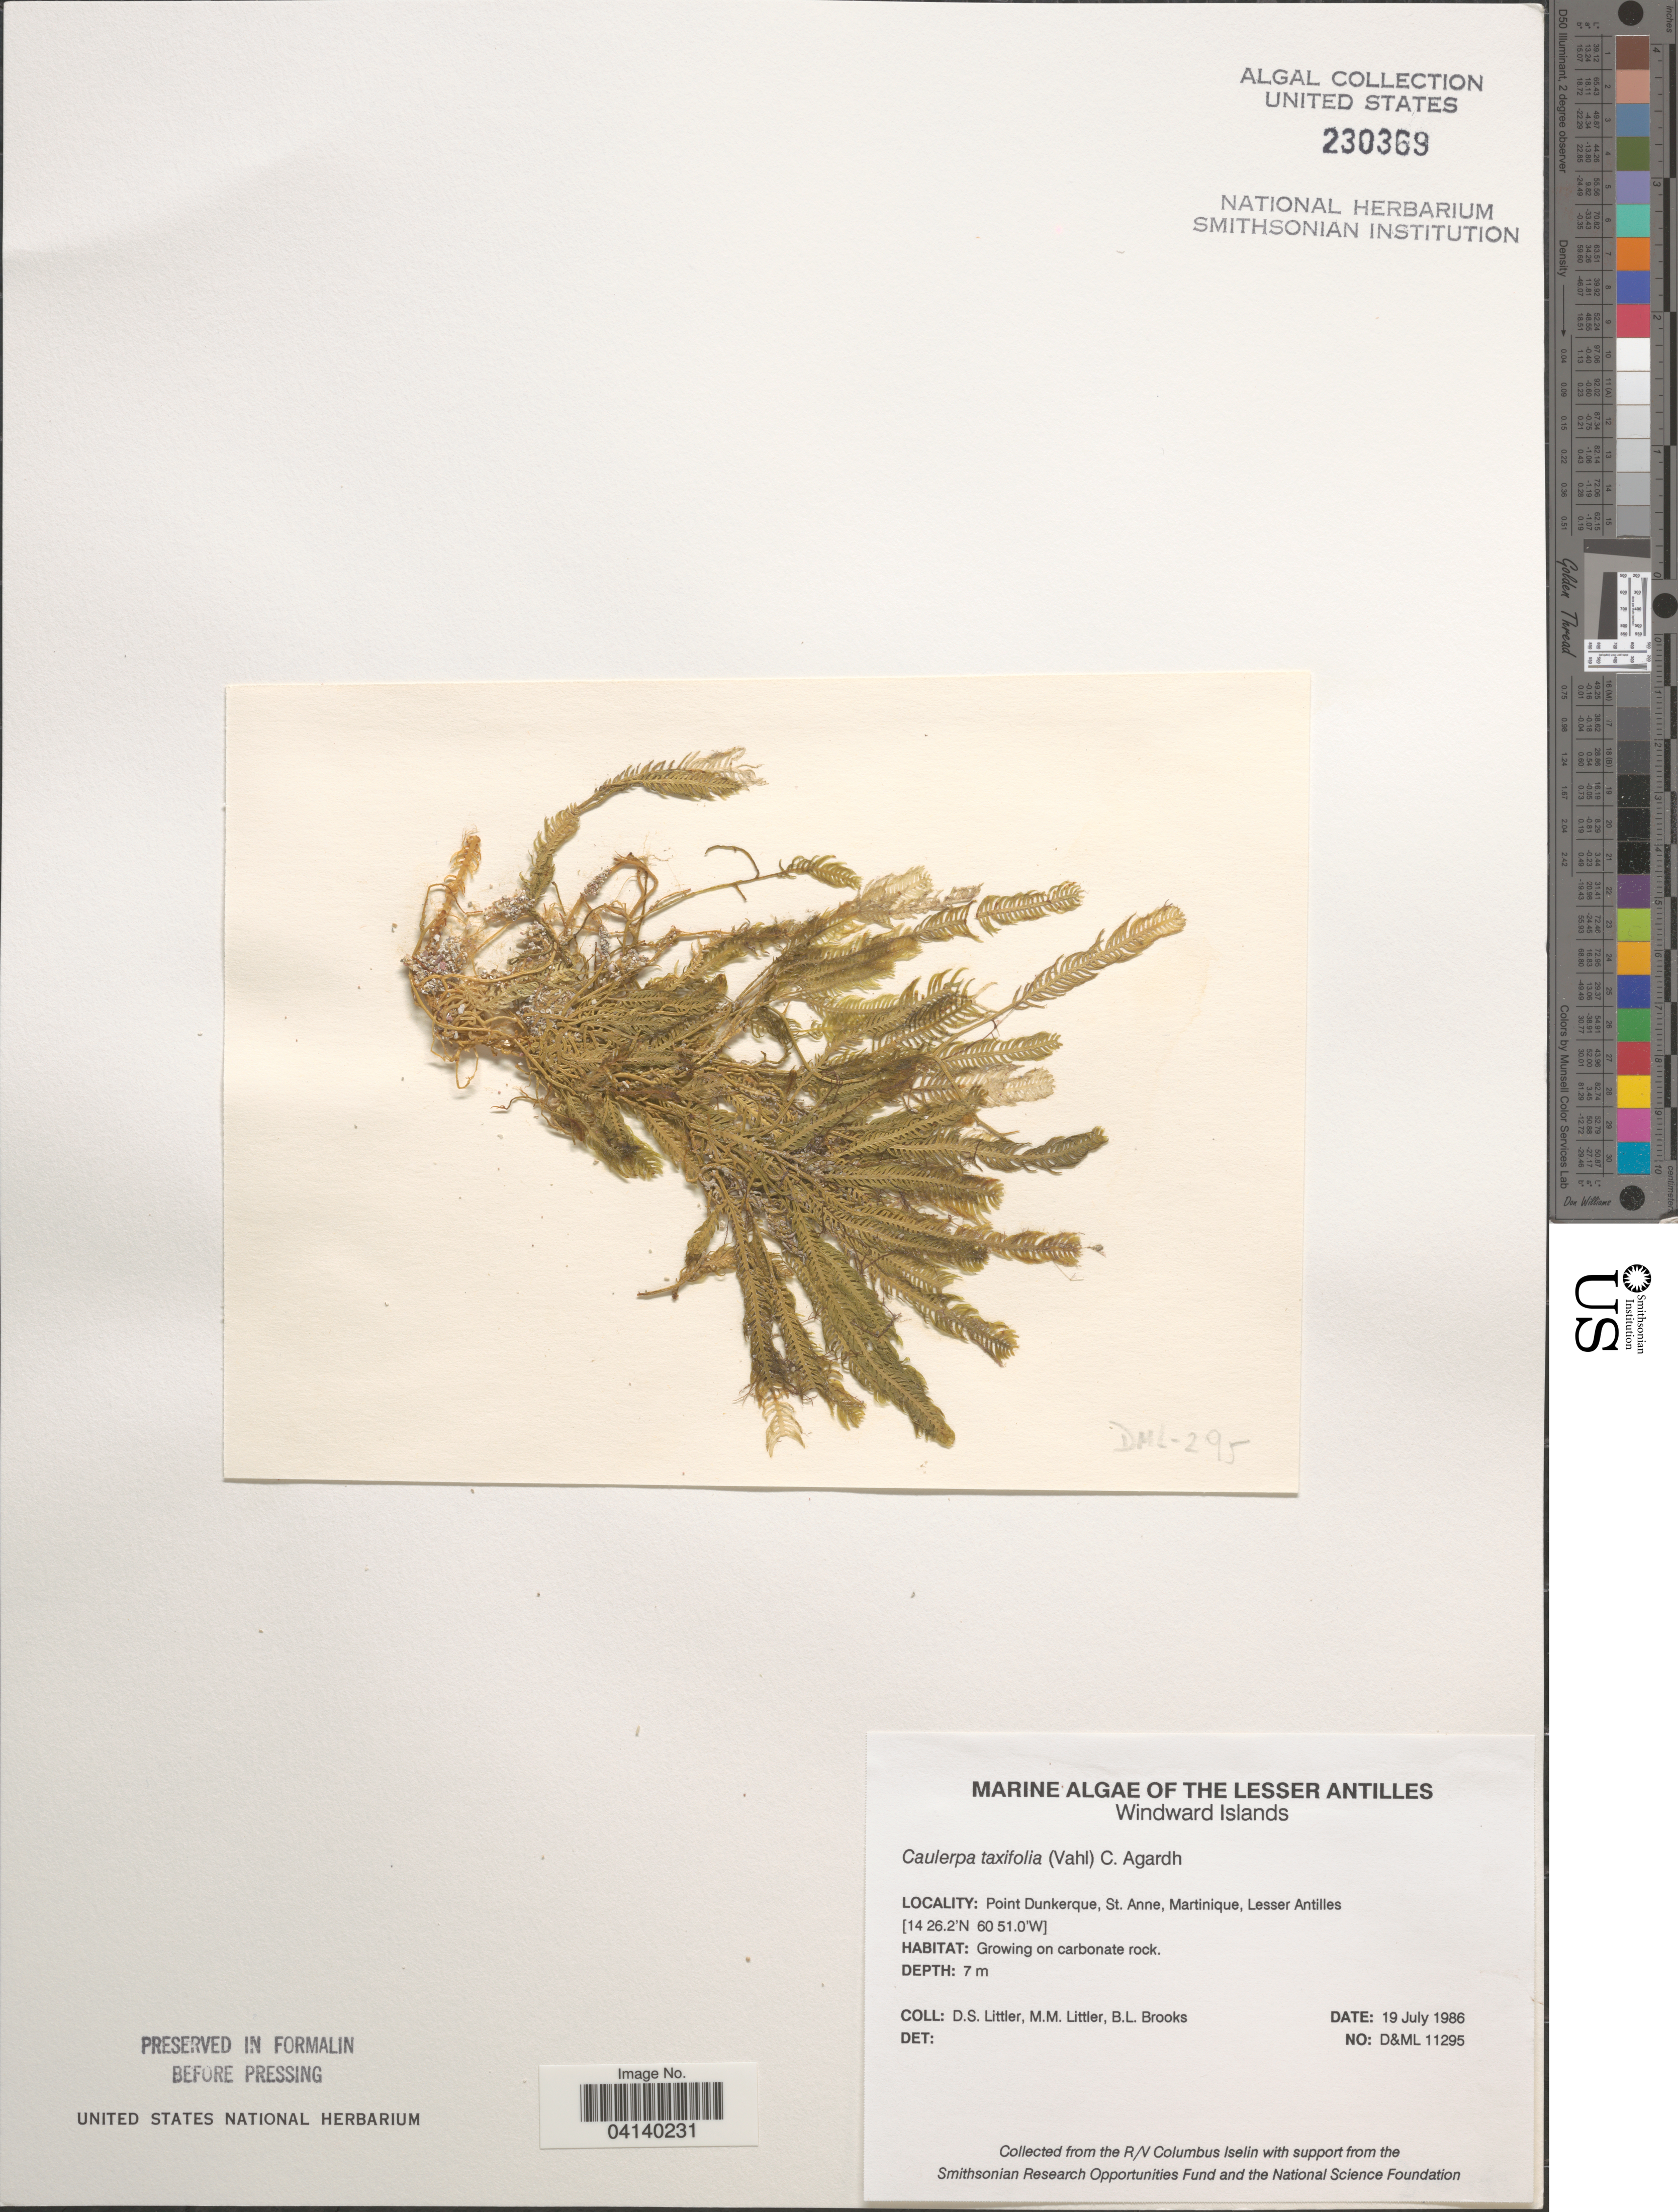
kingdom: Plantae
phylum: Chlorophyta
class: Ulvophyceae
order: Bryopsidales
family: Caulerpaceae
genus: Caulerpa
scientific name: Caulerpa taxifolia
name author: (M. Vahl) C. Agardh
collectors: D. S. Littler & B. Brooks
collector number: D&ML11259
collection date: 1986-07-19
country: Martinique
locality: Windward Islands. Point Dunkerque, St. Anne, Lesser Antilles.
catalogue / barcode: US 230369